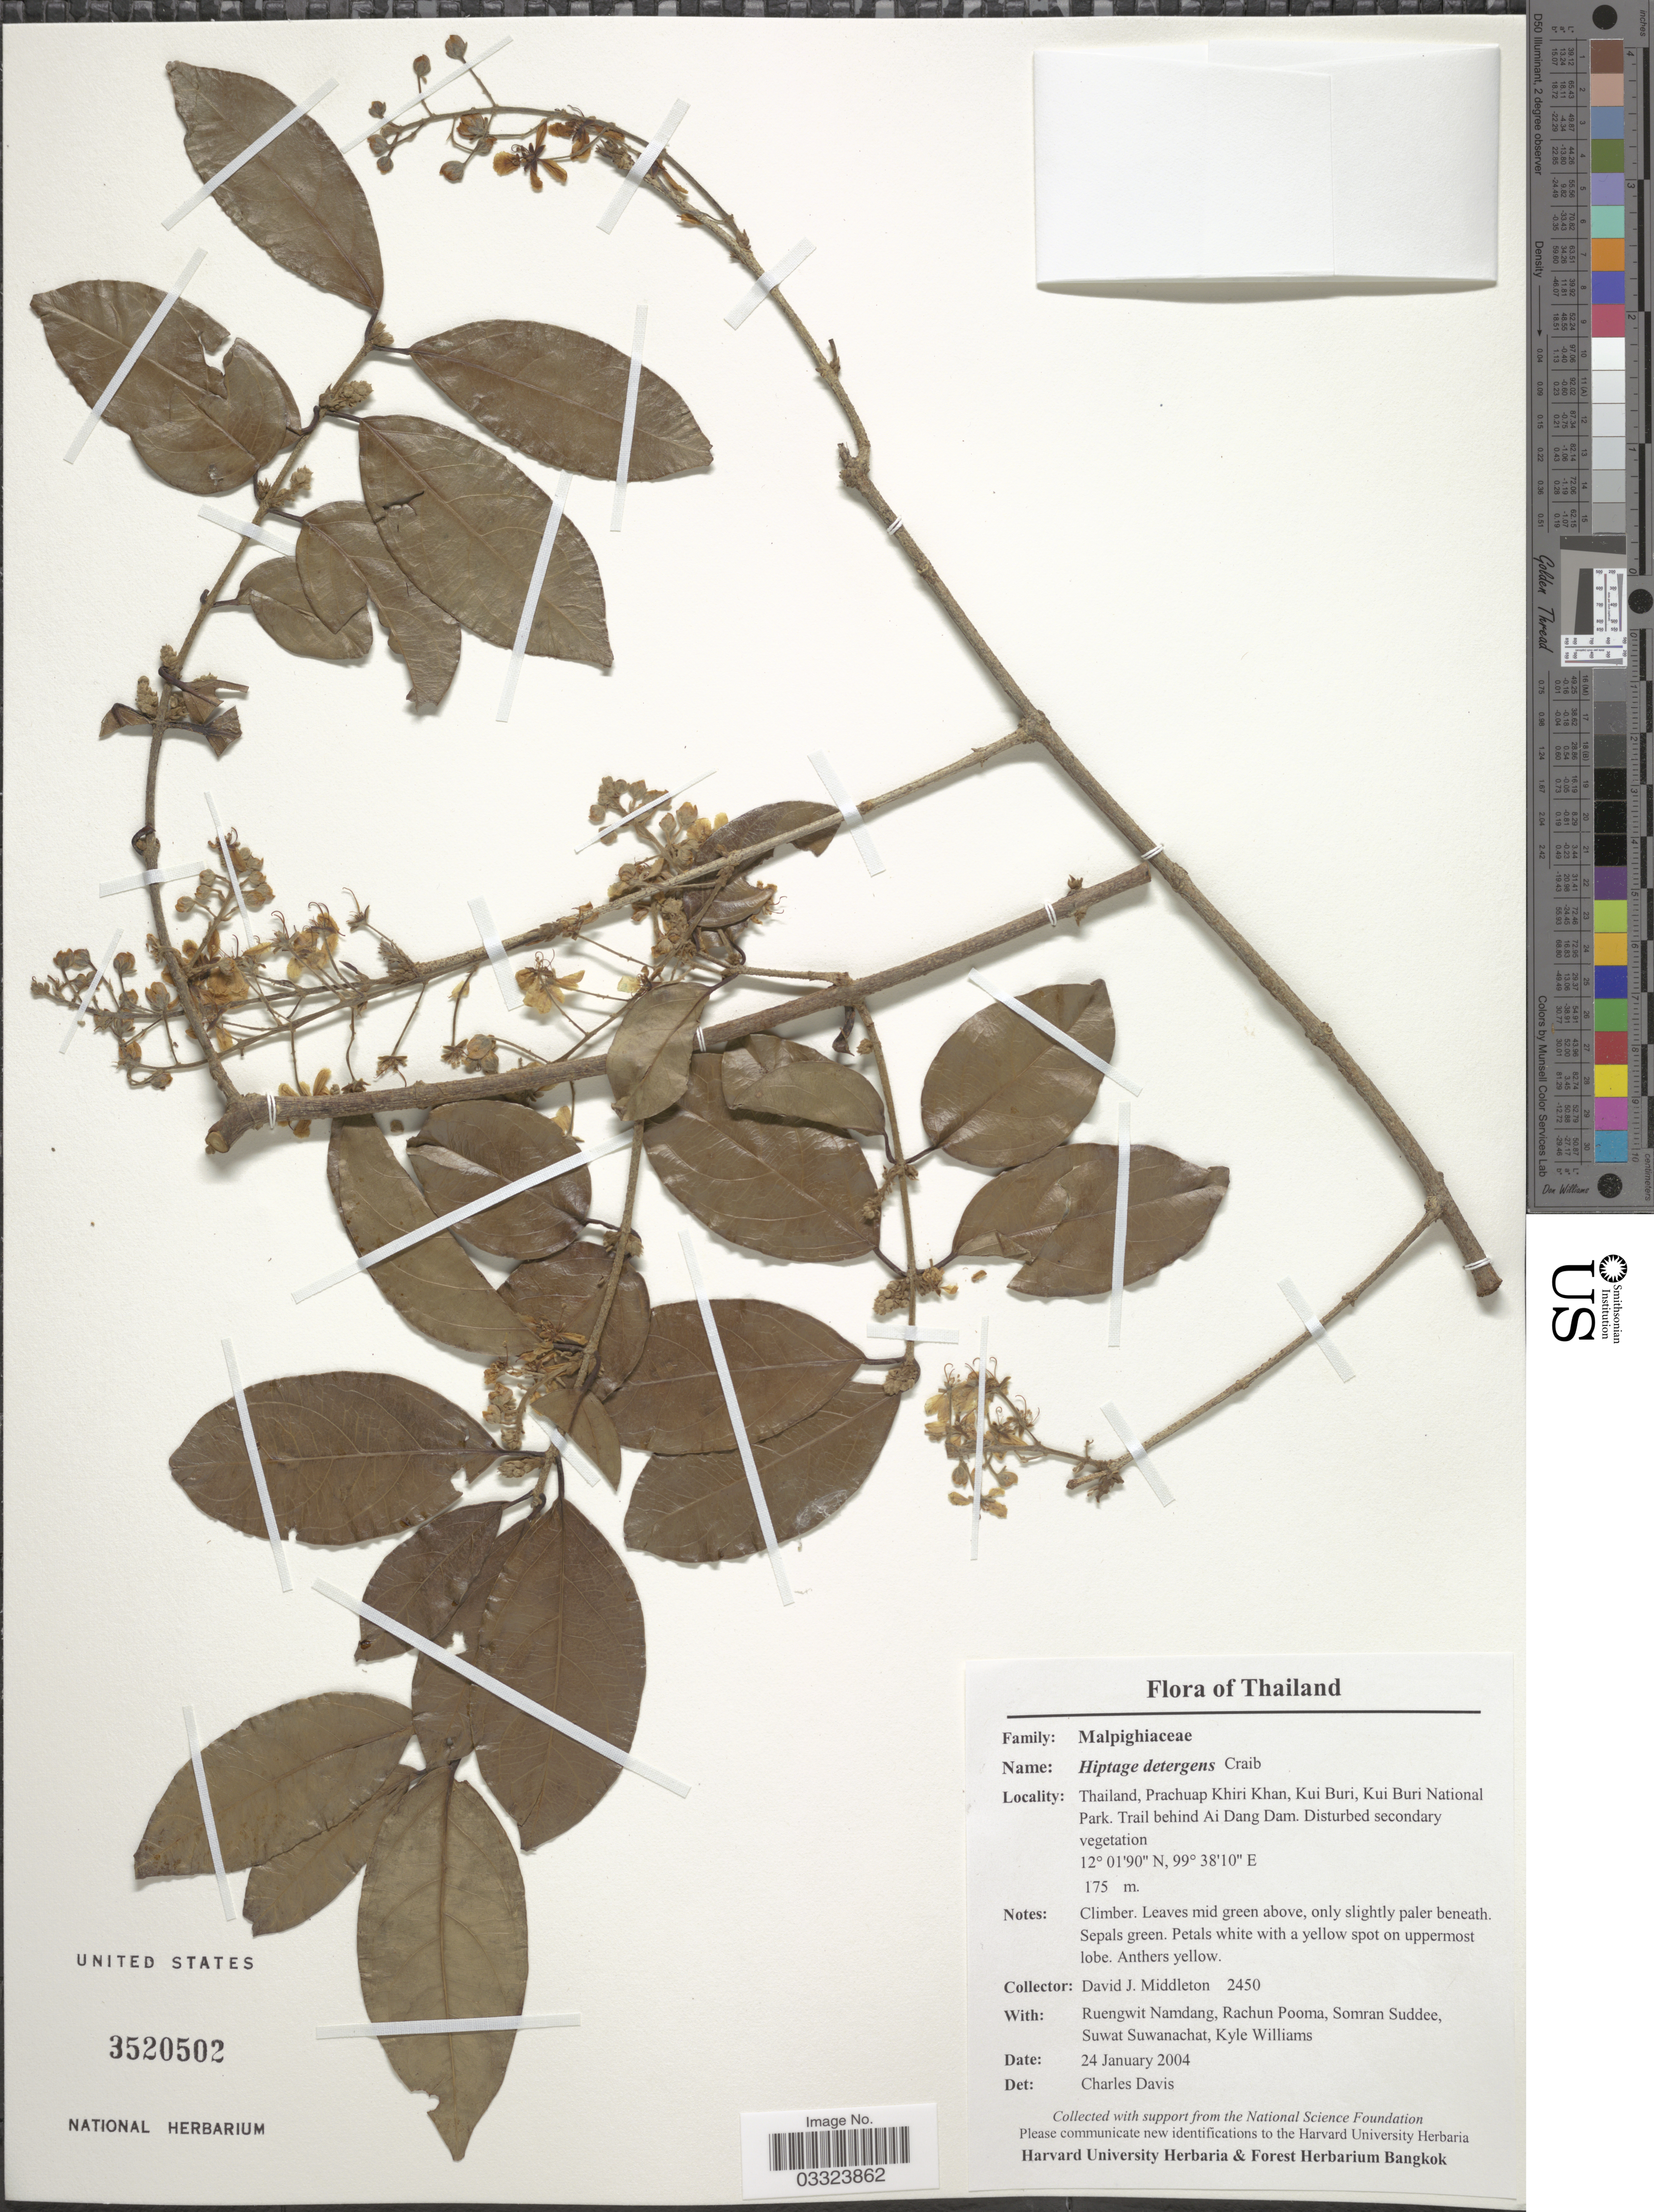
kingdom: Plantae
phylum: Tracheophyta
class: Magnoliopsida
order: Malpighiales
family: Malpighiaceae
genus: Hiptage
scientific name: Hiptage detergens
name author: Craib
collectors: D. J. Middleton, R. Namdang, R. Pooma, S. Suddee & et al.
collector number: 2450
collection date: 2004-01-24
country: Thailand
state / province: Prachuap Khiri Khan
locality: Kui Buri, Kui Buri National Park. Trail behind Ai Dang Dam.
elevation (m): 175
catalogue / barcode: US 3520502